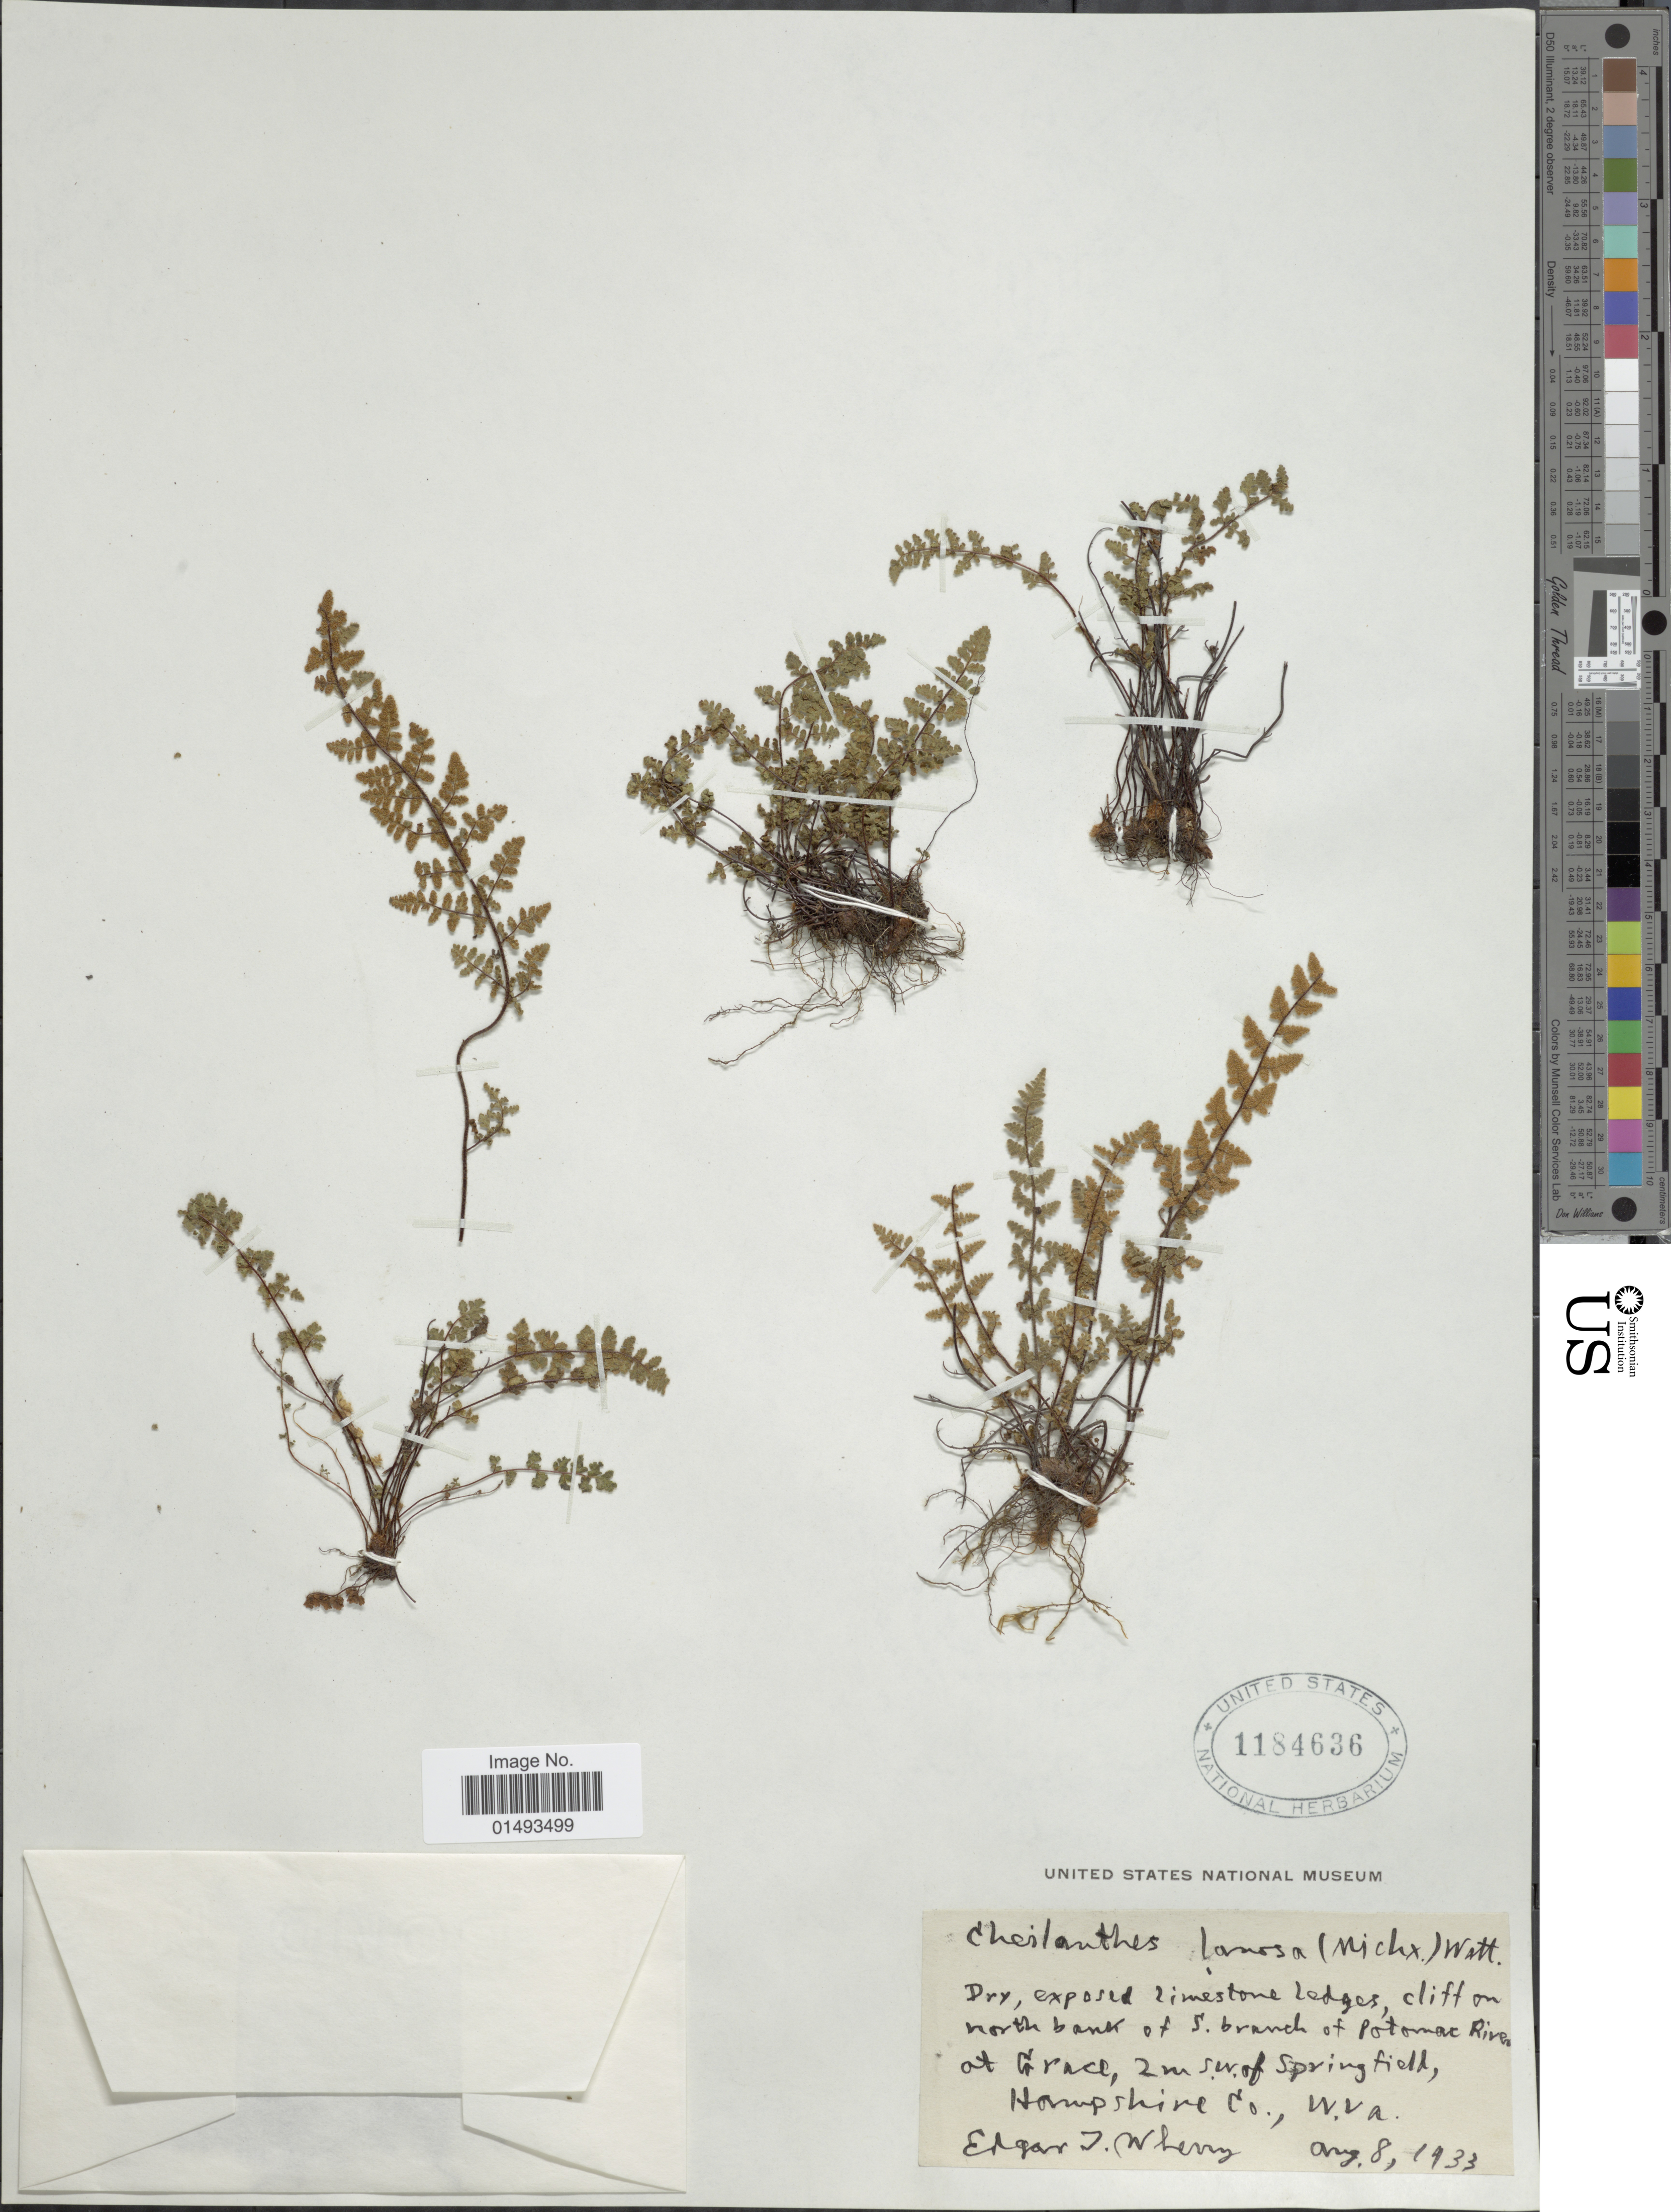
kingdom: Plantae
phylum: Tracheophyta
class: Polypodiopsida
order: Polypodiales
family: Pteridaceae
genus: Myriopteris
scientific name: Myriopteris lanosa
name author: (Michx.) Grusz & Windham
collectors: E. Wherry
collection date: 1933-08-08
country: United States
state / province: West Virginia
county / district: Hampshire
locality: Dry exposed limestone ledges, cliff on north bank of S branch of Potomac River at Grace, 2 m SW of Springfield, Hampshire Co.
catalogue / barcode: US 1184636